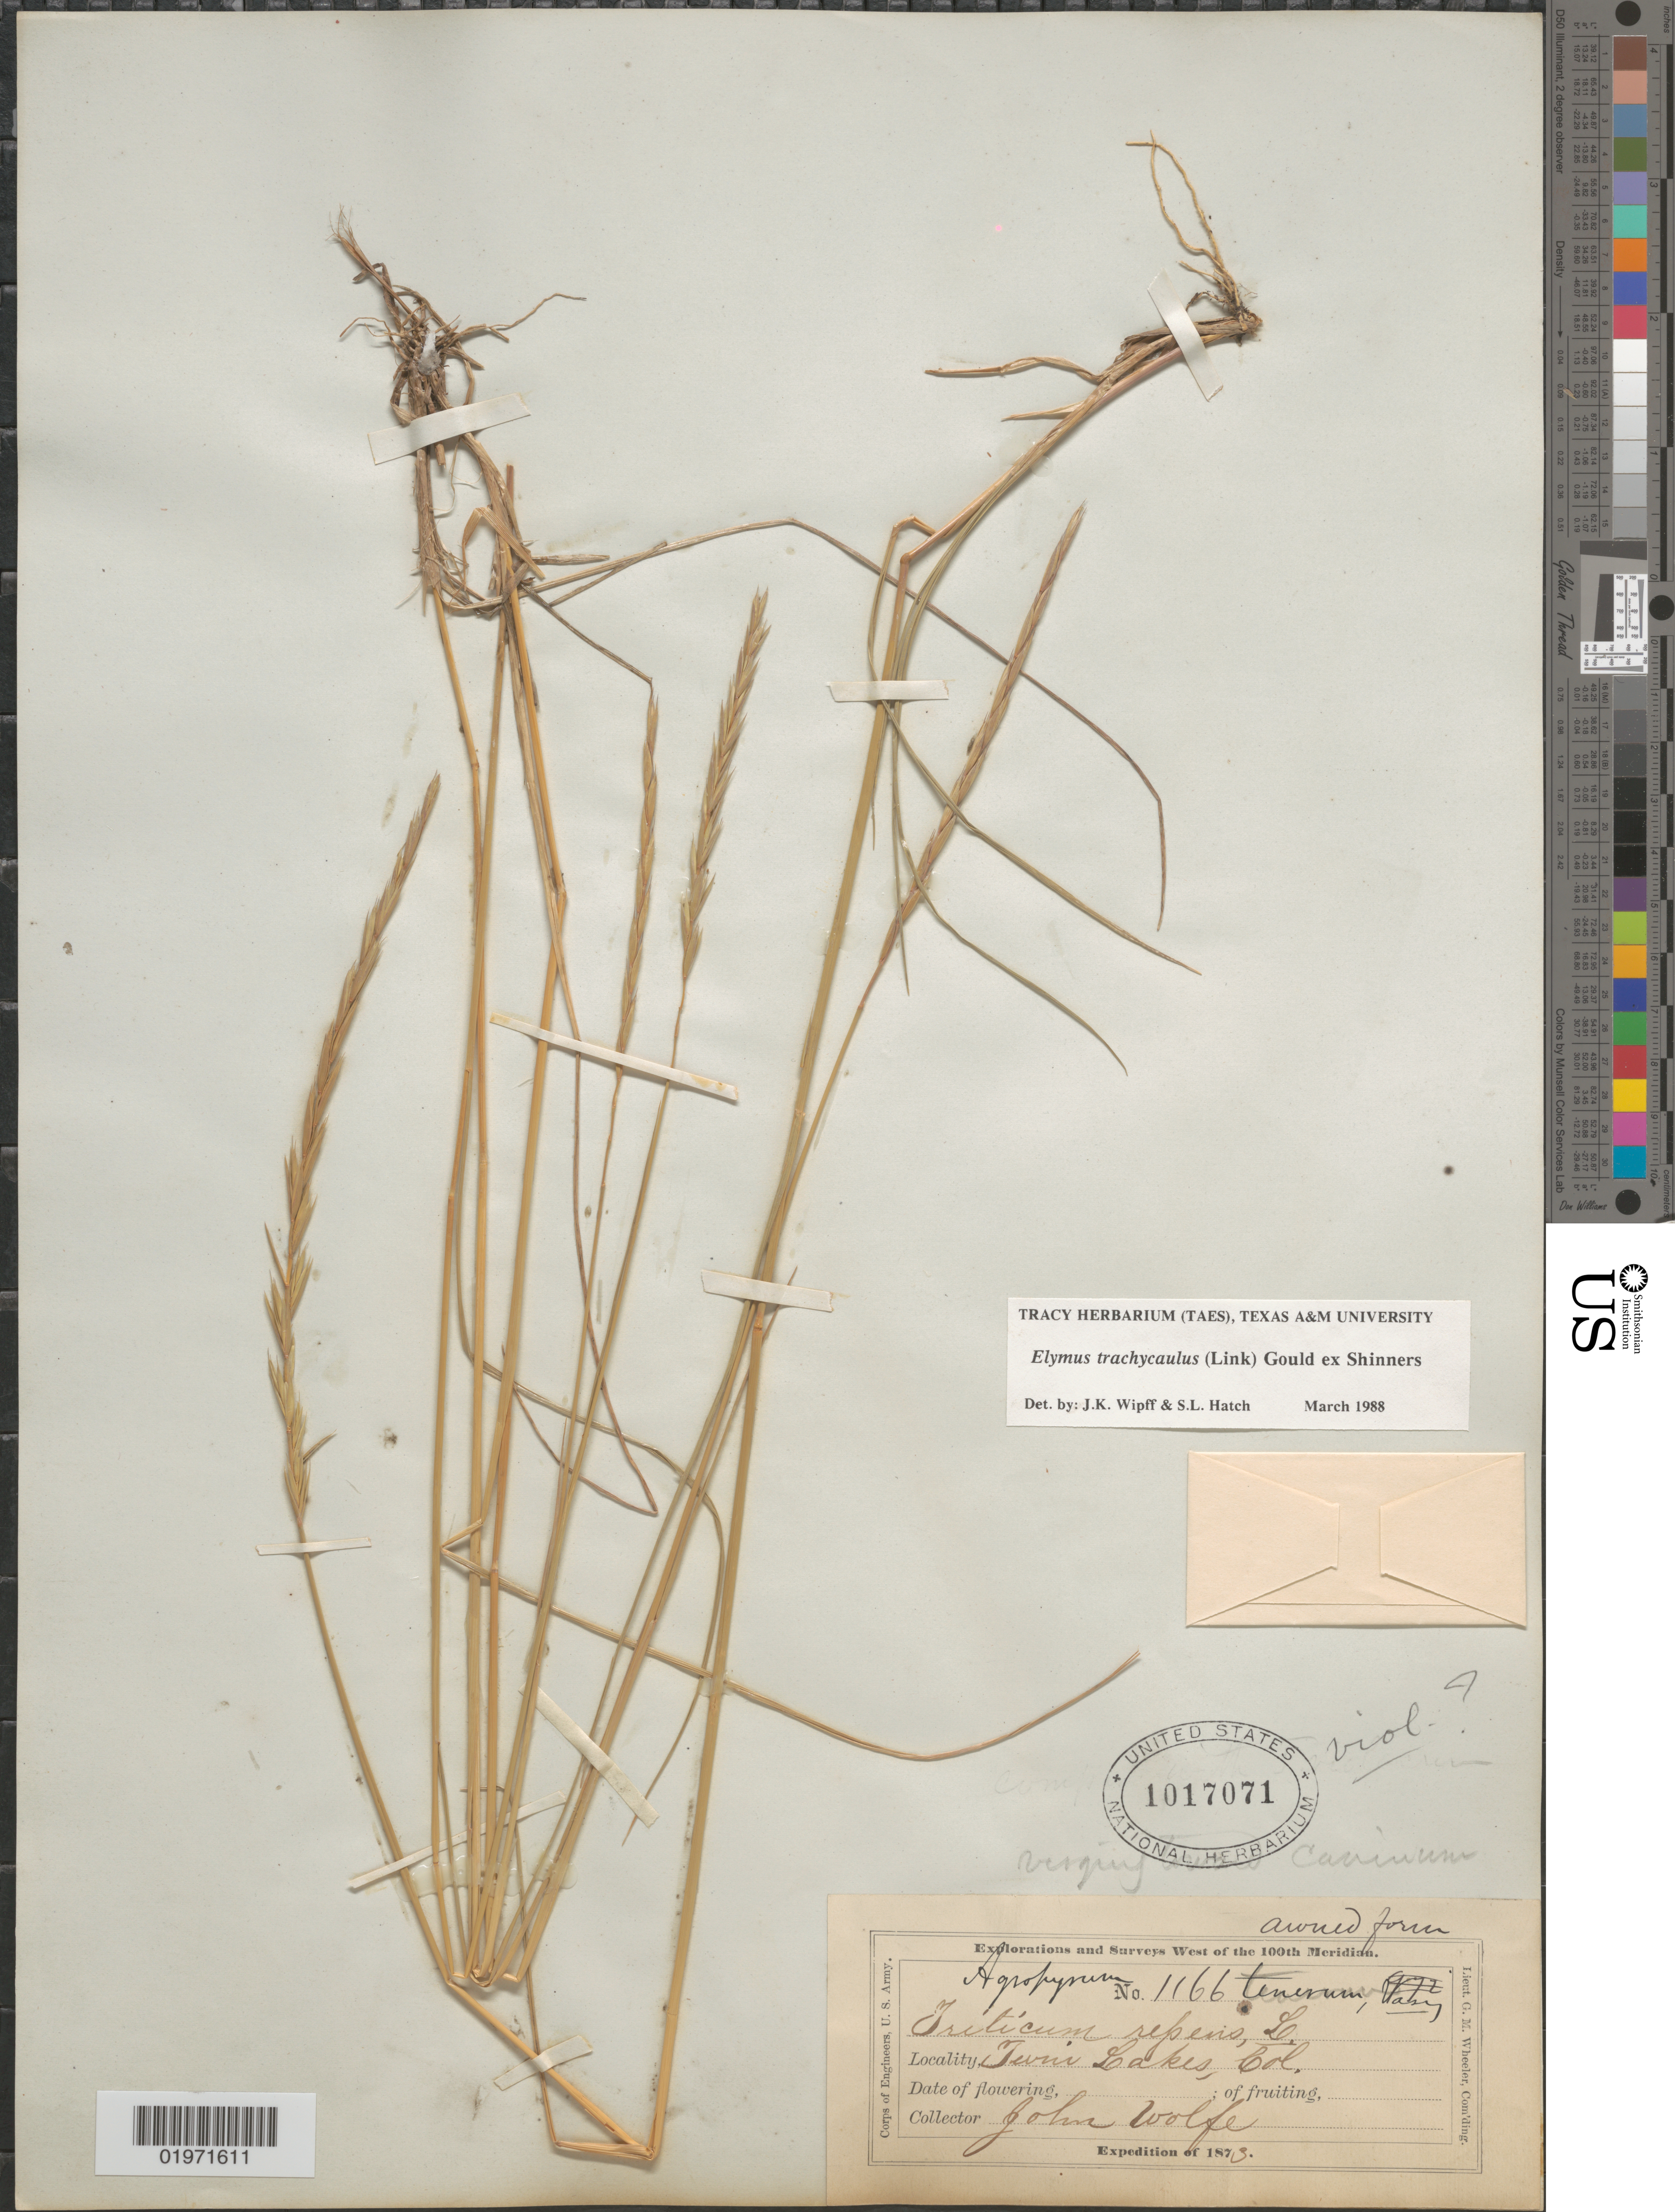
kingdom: Plantae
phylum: Tracheophyta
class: Liliopsida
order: Poales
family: Poaceae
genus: Elymus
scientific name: Elymus trachycaulus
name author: (Link) Gould ex Shinners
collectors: J. Wolfe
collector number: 1166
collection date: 1873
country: United States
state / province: Colorado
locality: Exploration and Surveys West of the 100th Meridian. Twin Lakes. Expedition of 1873.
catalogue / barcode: US 1017071